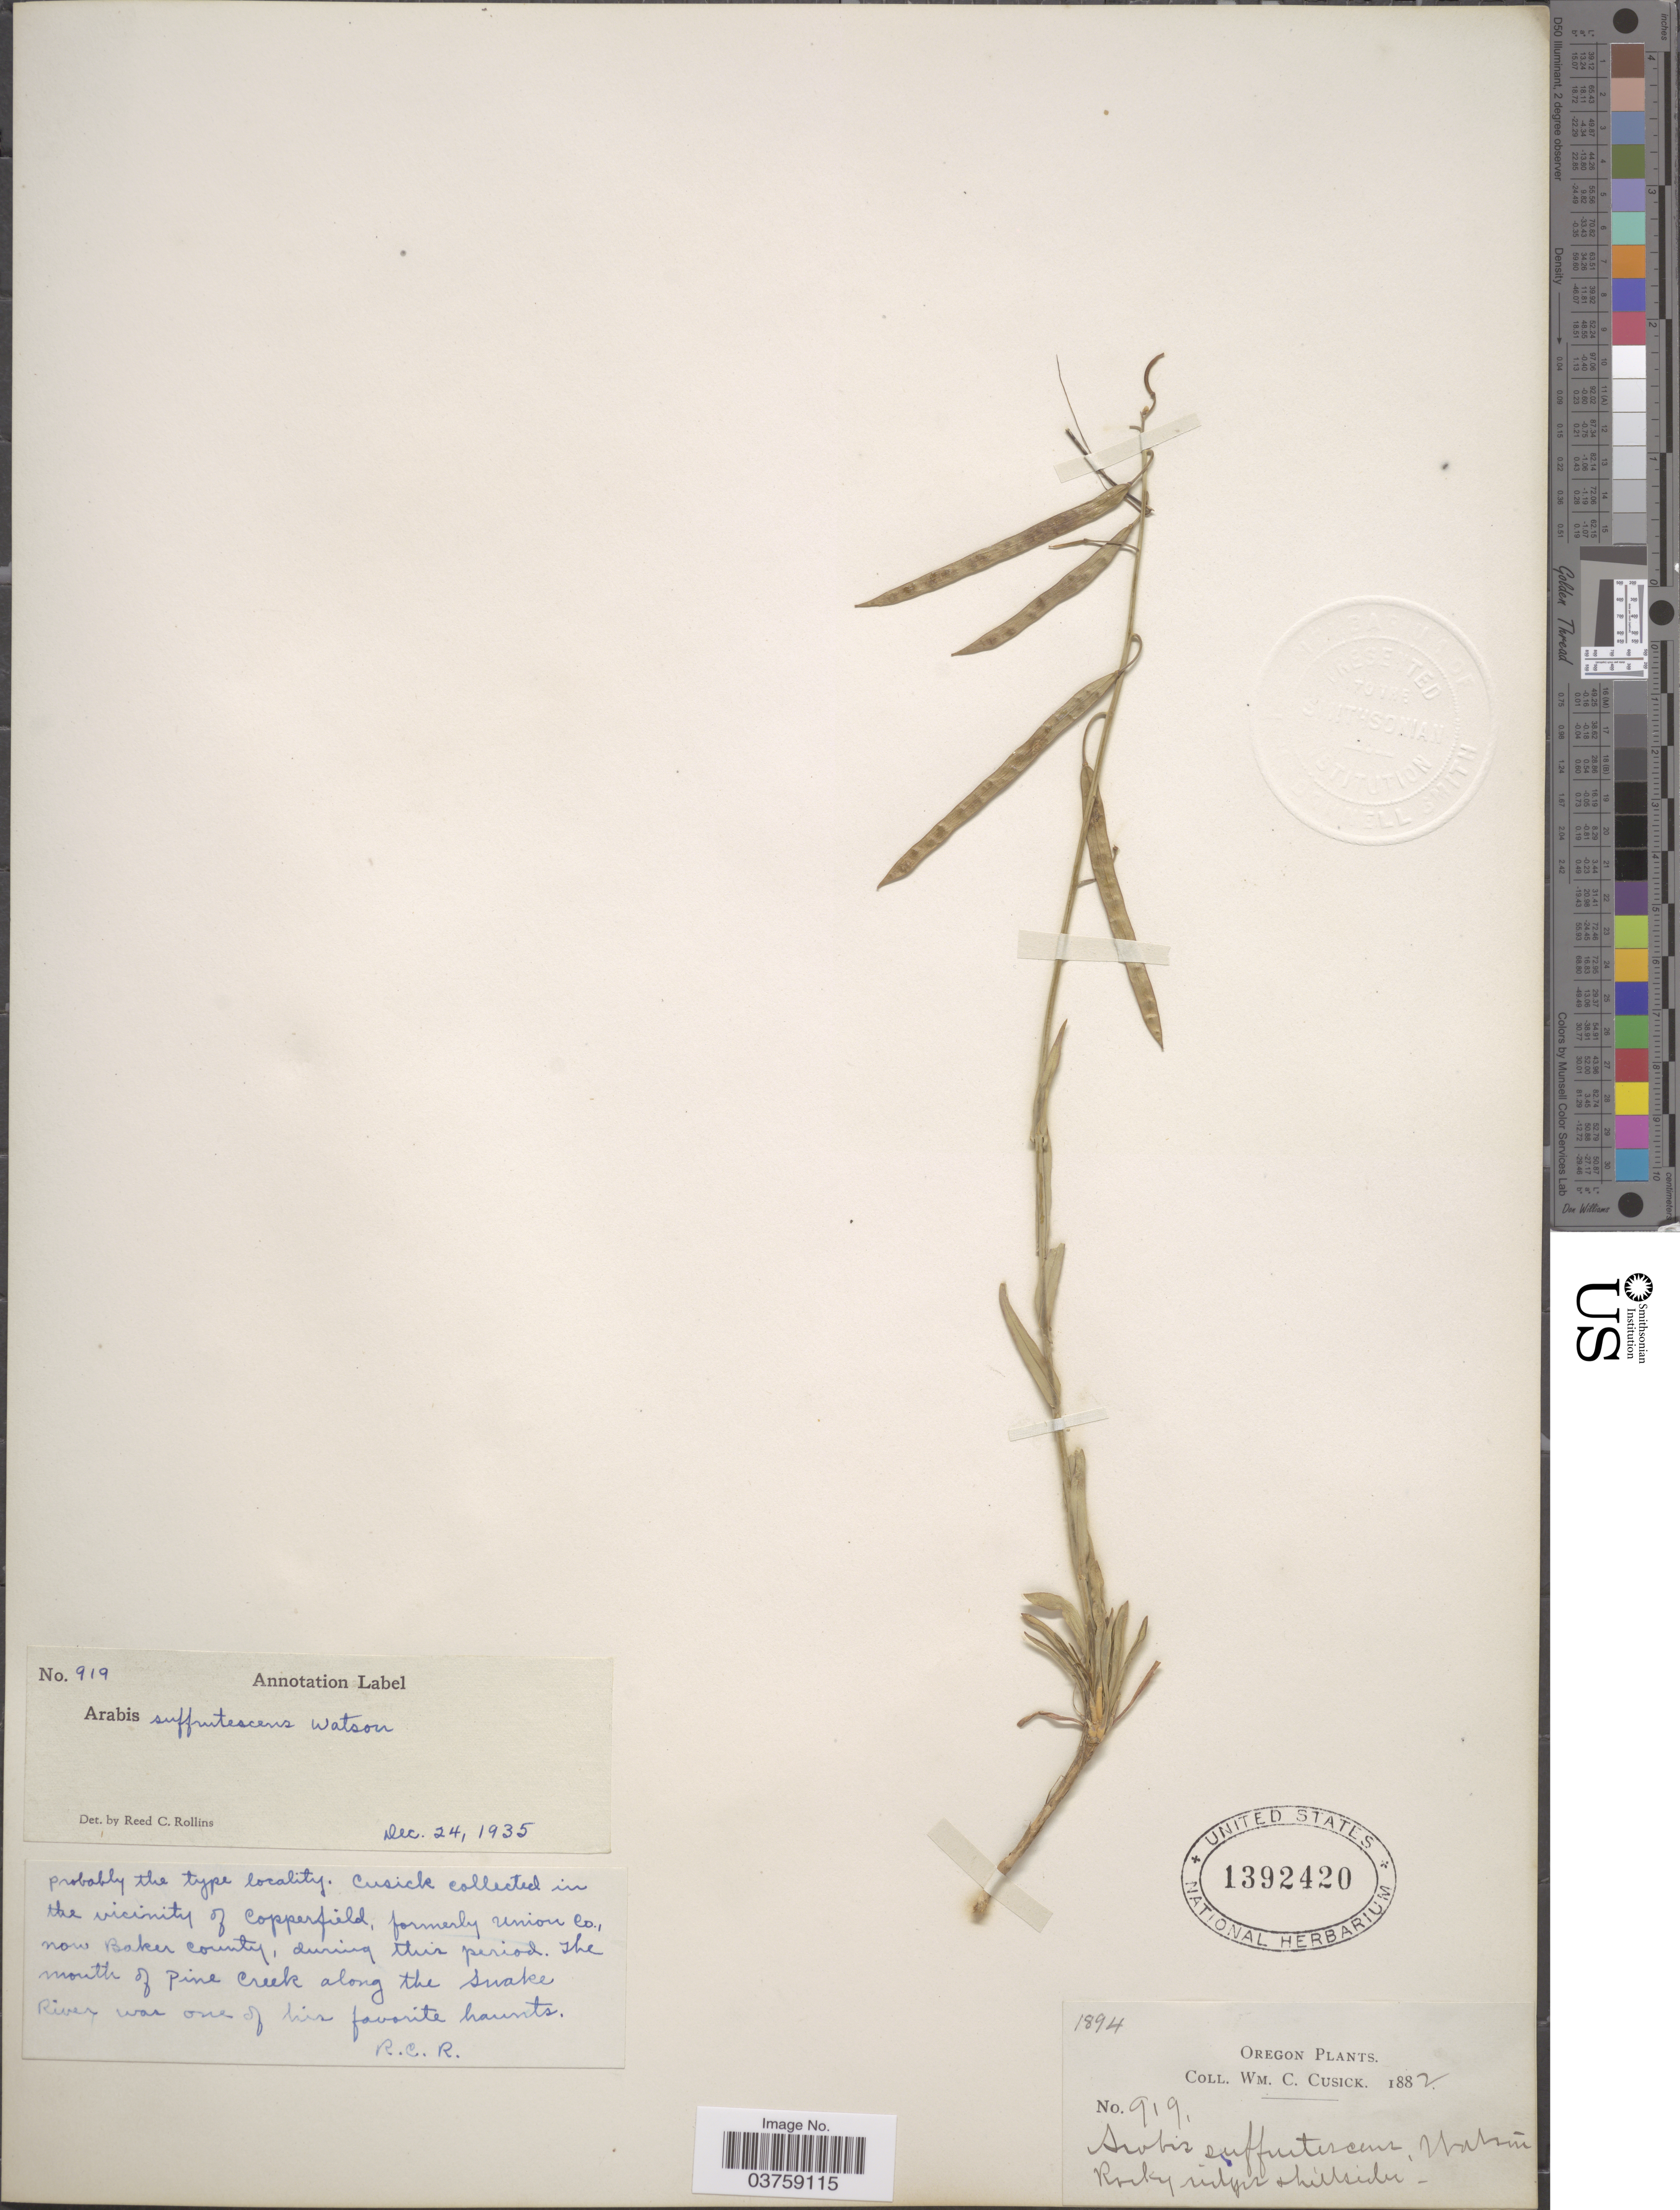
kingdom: Plantae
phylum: Tracheophyta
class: Magnoliopsida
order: Brassicales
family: Brassicaceae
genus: Arabis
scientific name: Arabis suffrutescens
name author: S. Watson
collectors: W. C. Cusick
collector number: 919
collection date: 1882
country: United States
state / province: Oregon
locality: Rocky ridges Hillsides.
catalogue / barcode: US 1392420